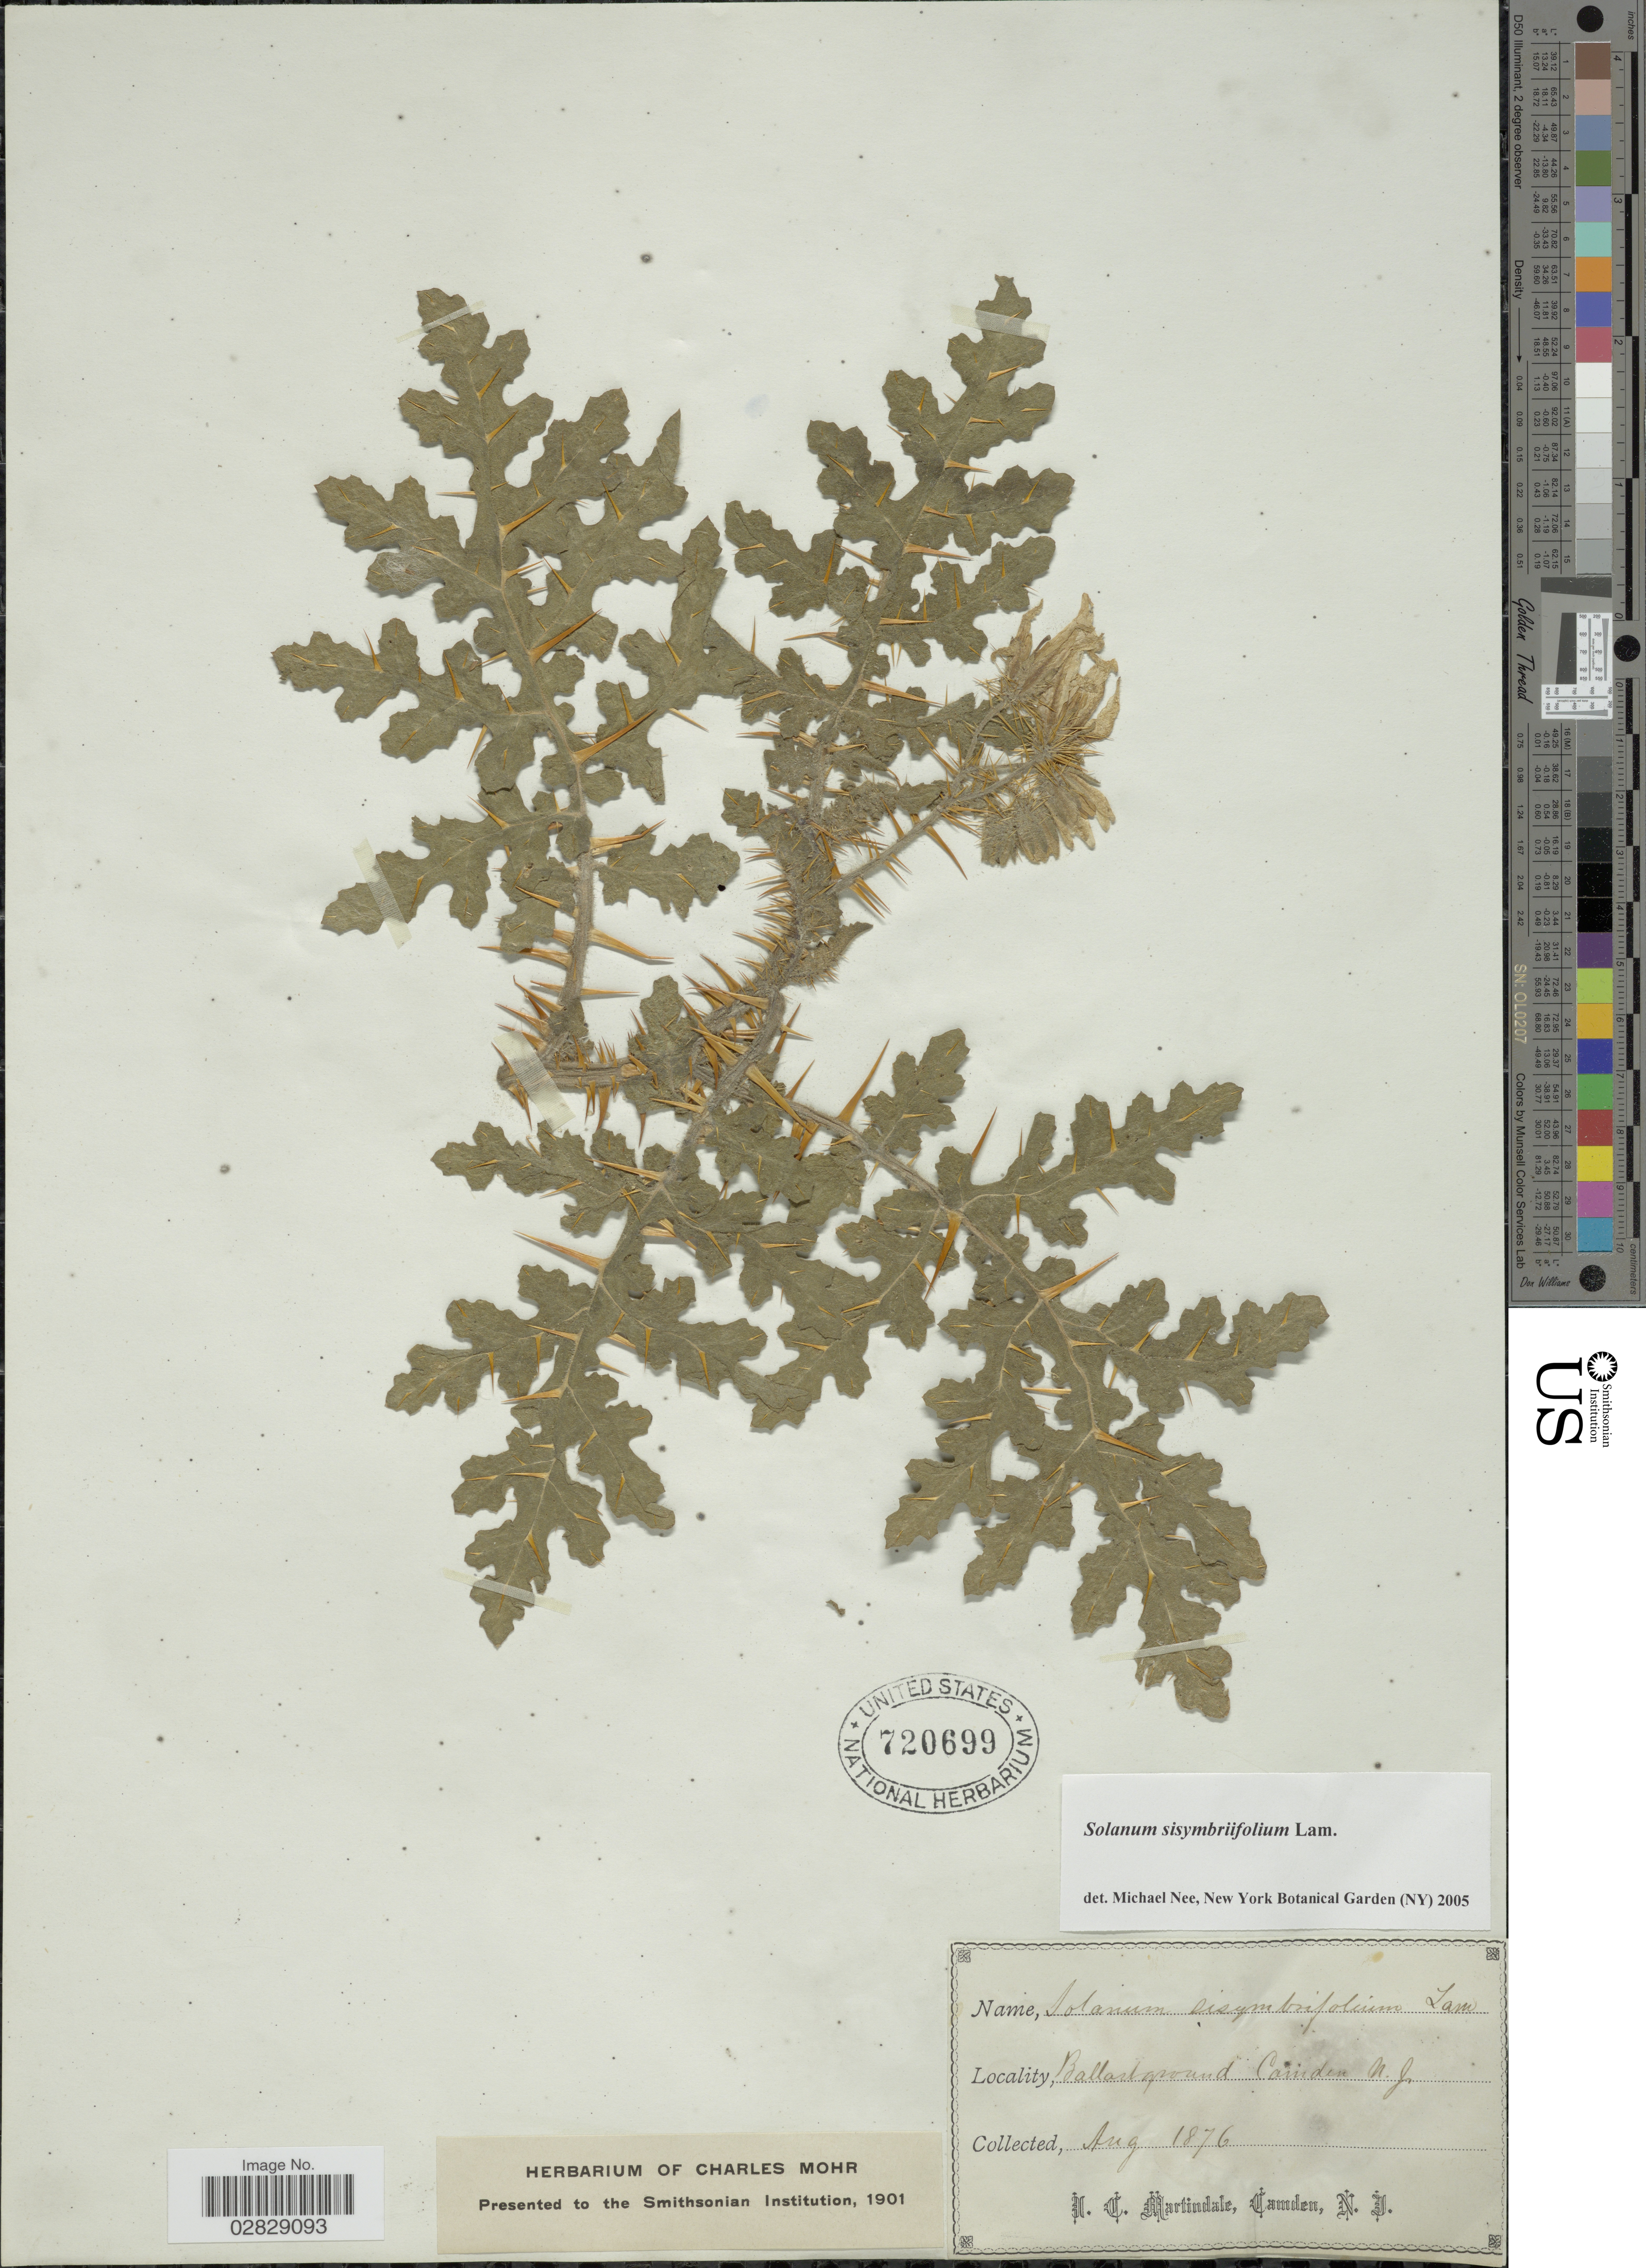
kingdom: Plantae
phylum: Tracheophyta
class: Magnoliopsida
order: Solanales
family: Solanaceae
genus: Solanum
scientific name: Solanum sisymbrifolium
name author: Lam.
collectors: I. C. Martindale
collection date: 1876-08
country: United States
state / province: New Jersey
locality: Ballast ground Camden.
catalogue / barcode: US 720699